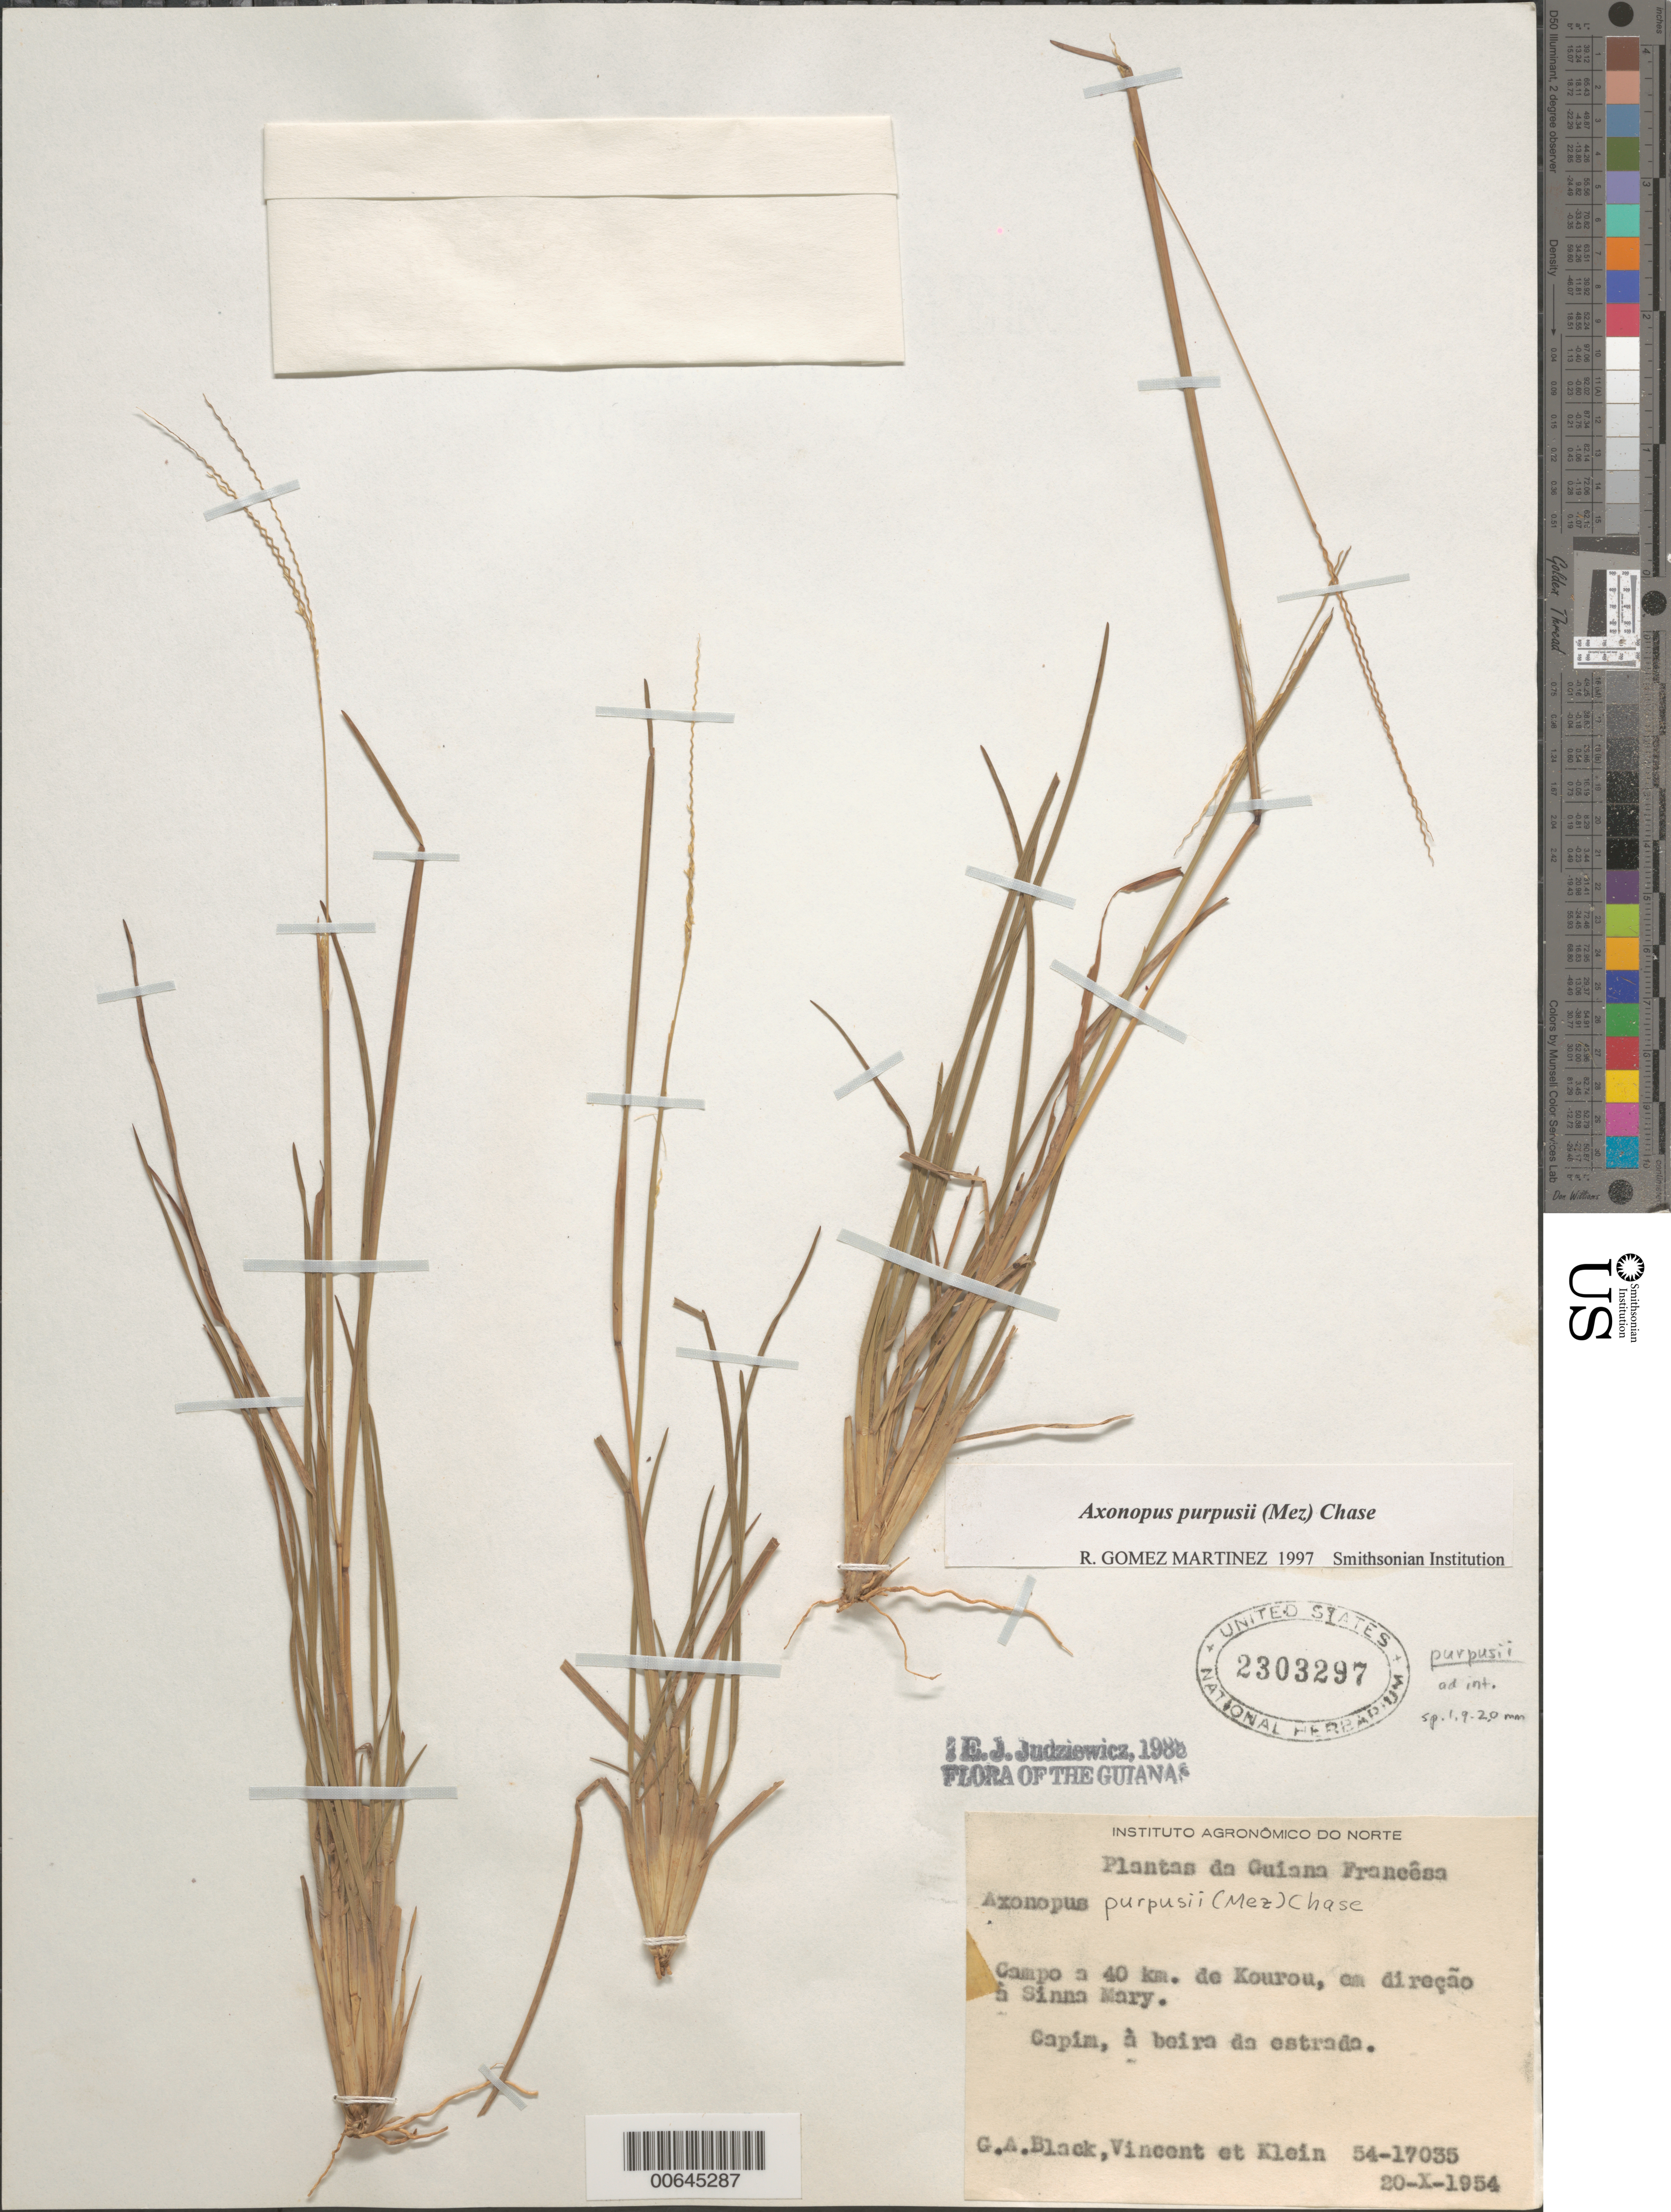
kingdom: Plantae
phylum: Tracheophyta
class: Liliopsida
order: Poales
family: Poaceae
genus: Axonopus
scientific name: Axonopus purpusii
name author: (Mez) Chase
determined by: Gomez Martinez, R.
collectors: G. A. Black, -- Vincent & Klein, --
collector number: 54 17035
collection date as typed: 20-Oct-54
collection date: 1954-10-20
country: French Guiana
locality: Campo a 40 km de Kourou, em dericao à beira da estrada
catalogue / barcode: US 2303297